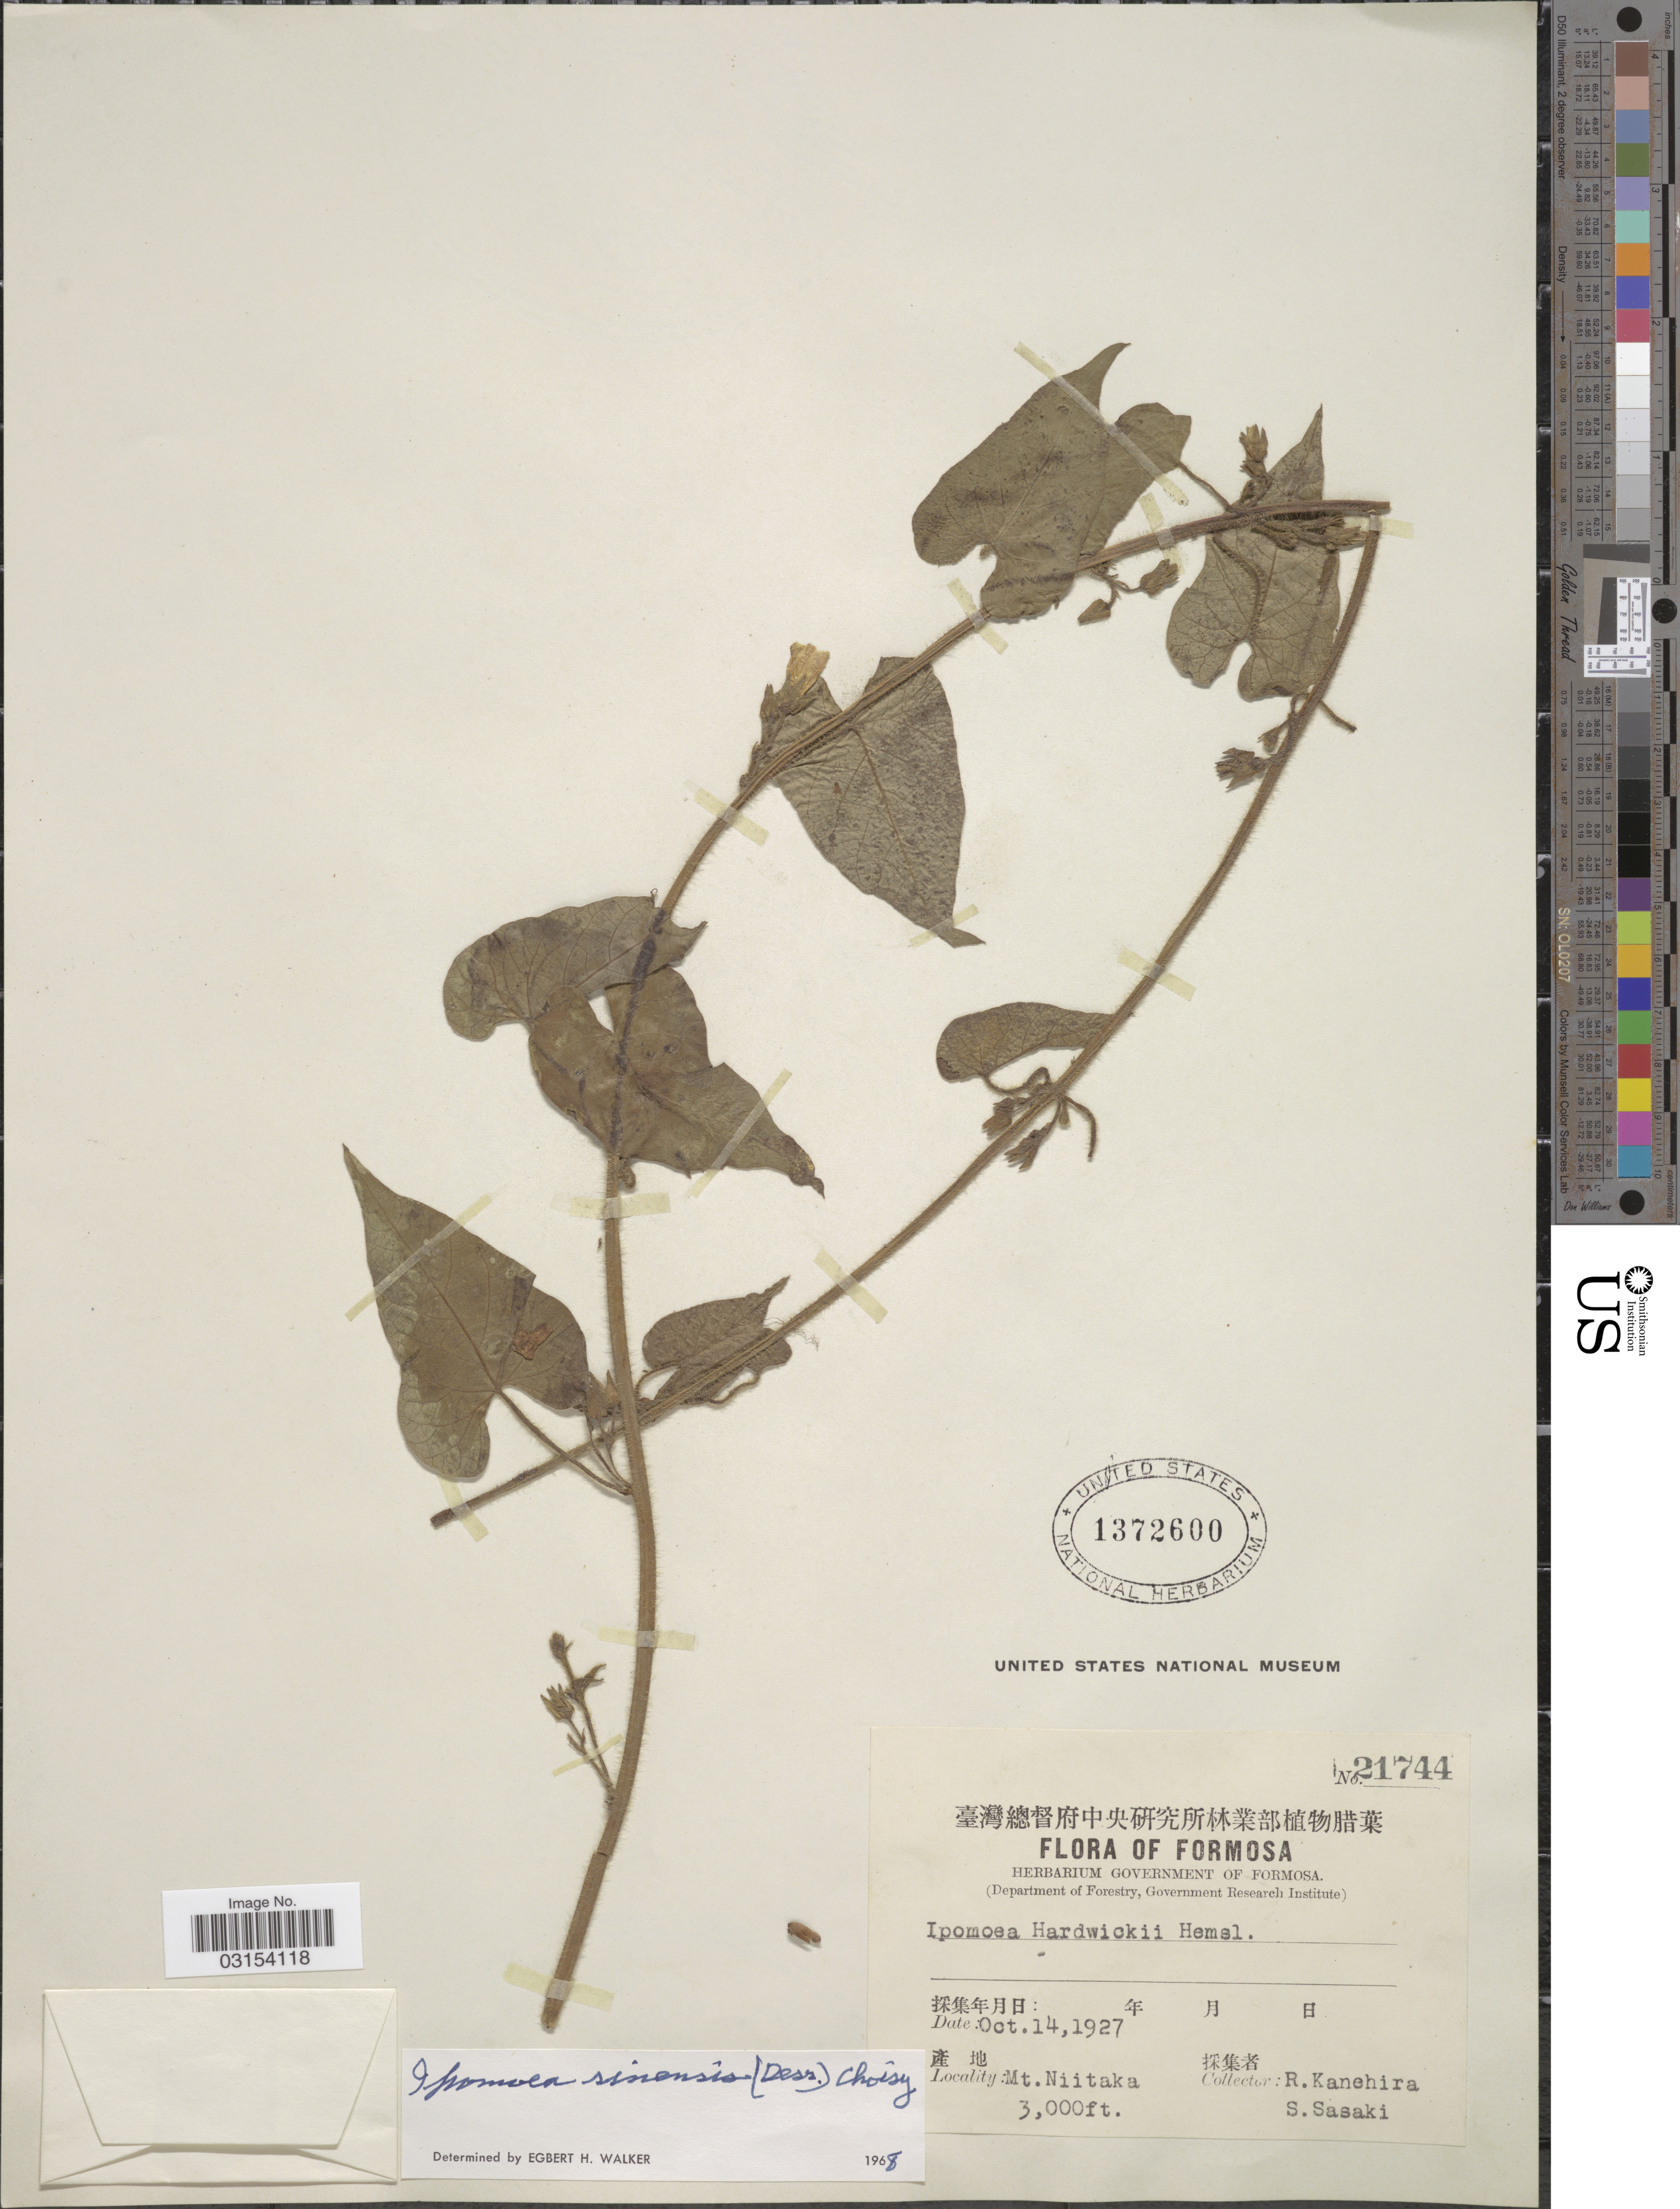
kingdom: Plantae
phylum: Tracheophyta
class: Magnoliopsida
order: Solanales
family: Convolvulaceae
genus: Ipomoea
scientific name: Ipomoea sinensis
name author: (Desr.) Choisy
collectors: R. Kanehira & S. Sasaki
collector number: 21744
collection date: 1927-10-14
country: Taiwan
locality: Formosa, Mt. Niitaka.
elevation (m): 914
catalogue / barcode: US 1372600